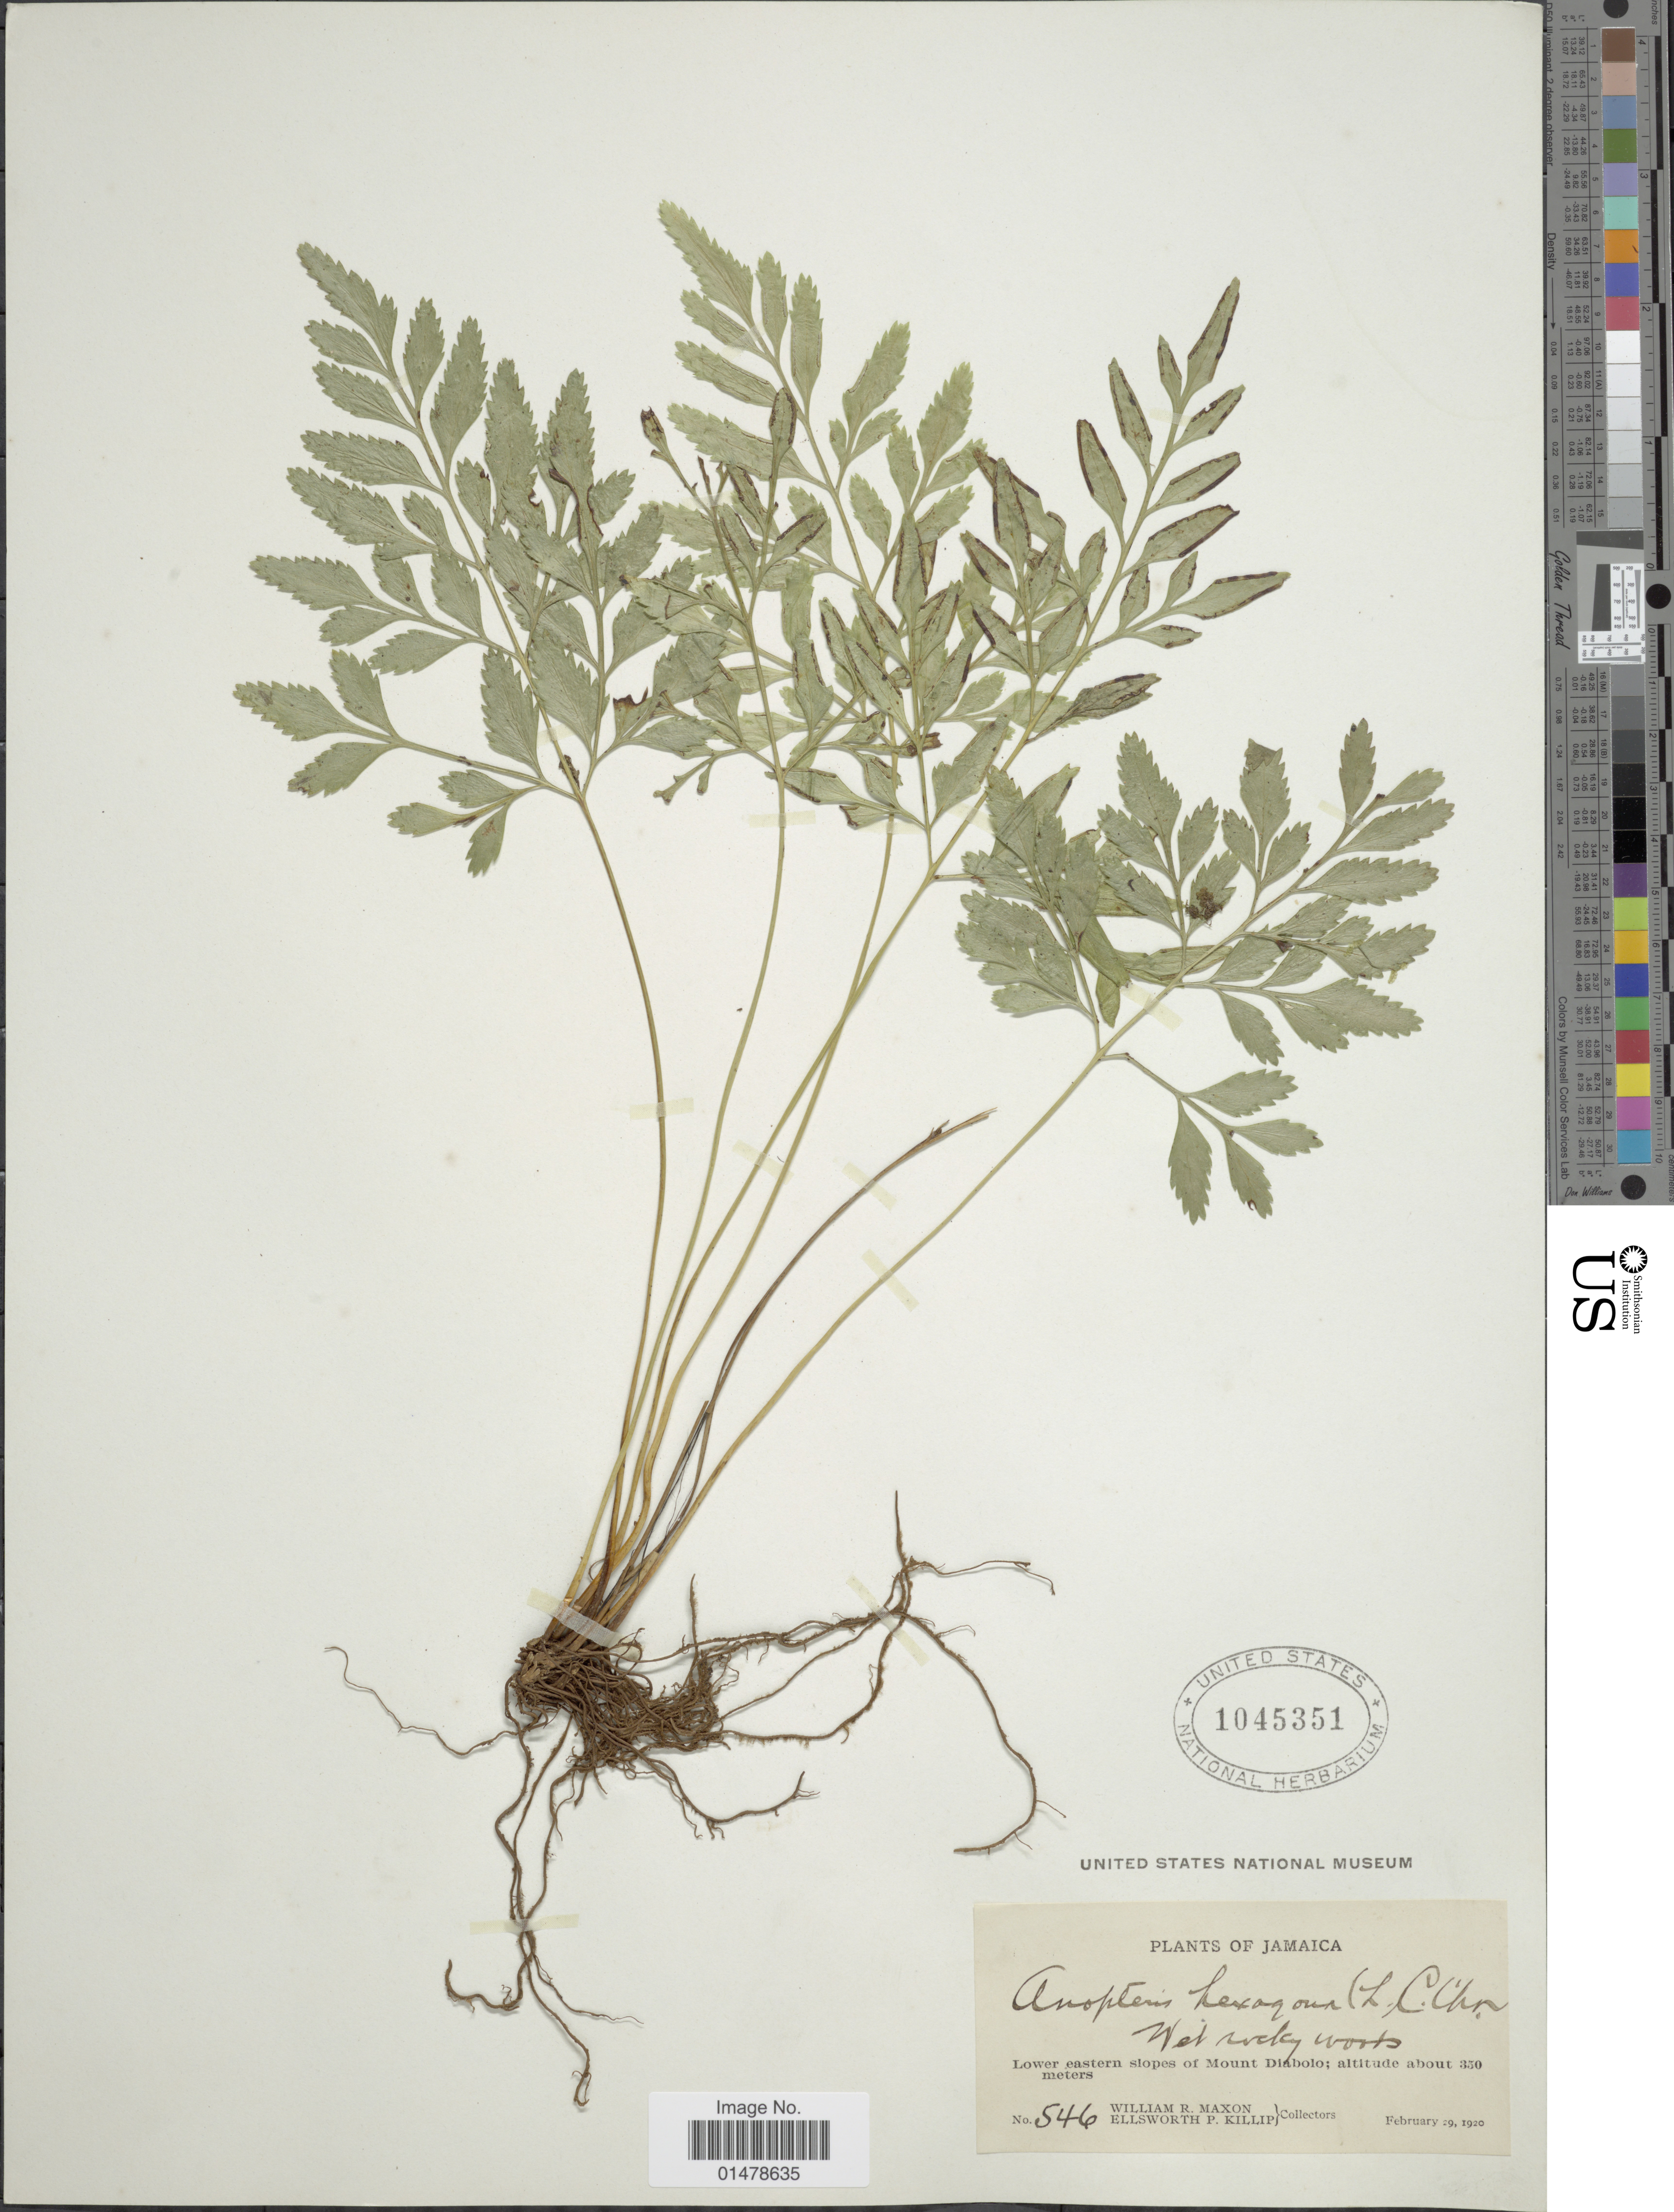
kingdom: Plantae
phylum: Tracheophyta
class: Polypodiopsida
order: Polypodiales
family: Pteridaceae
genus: Pteris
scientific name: Pteris hexagona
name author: (L.) Proctor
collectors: W. R. Maxon & E. P. Killip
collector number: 546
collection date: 1920-02-29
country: Jamaica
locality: Lower eastern slopes of Mount Diabolo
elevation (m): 350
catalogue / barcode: US 1045351